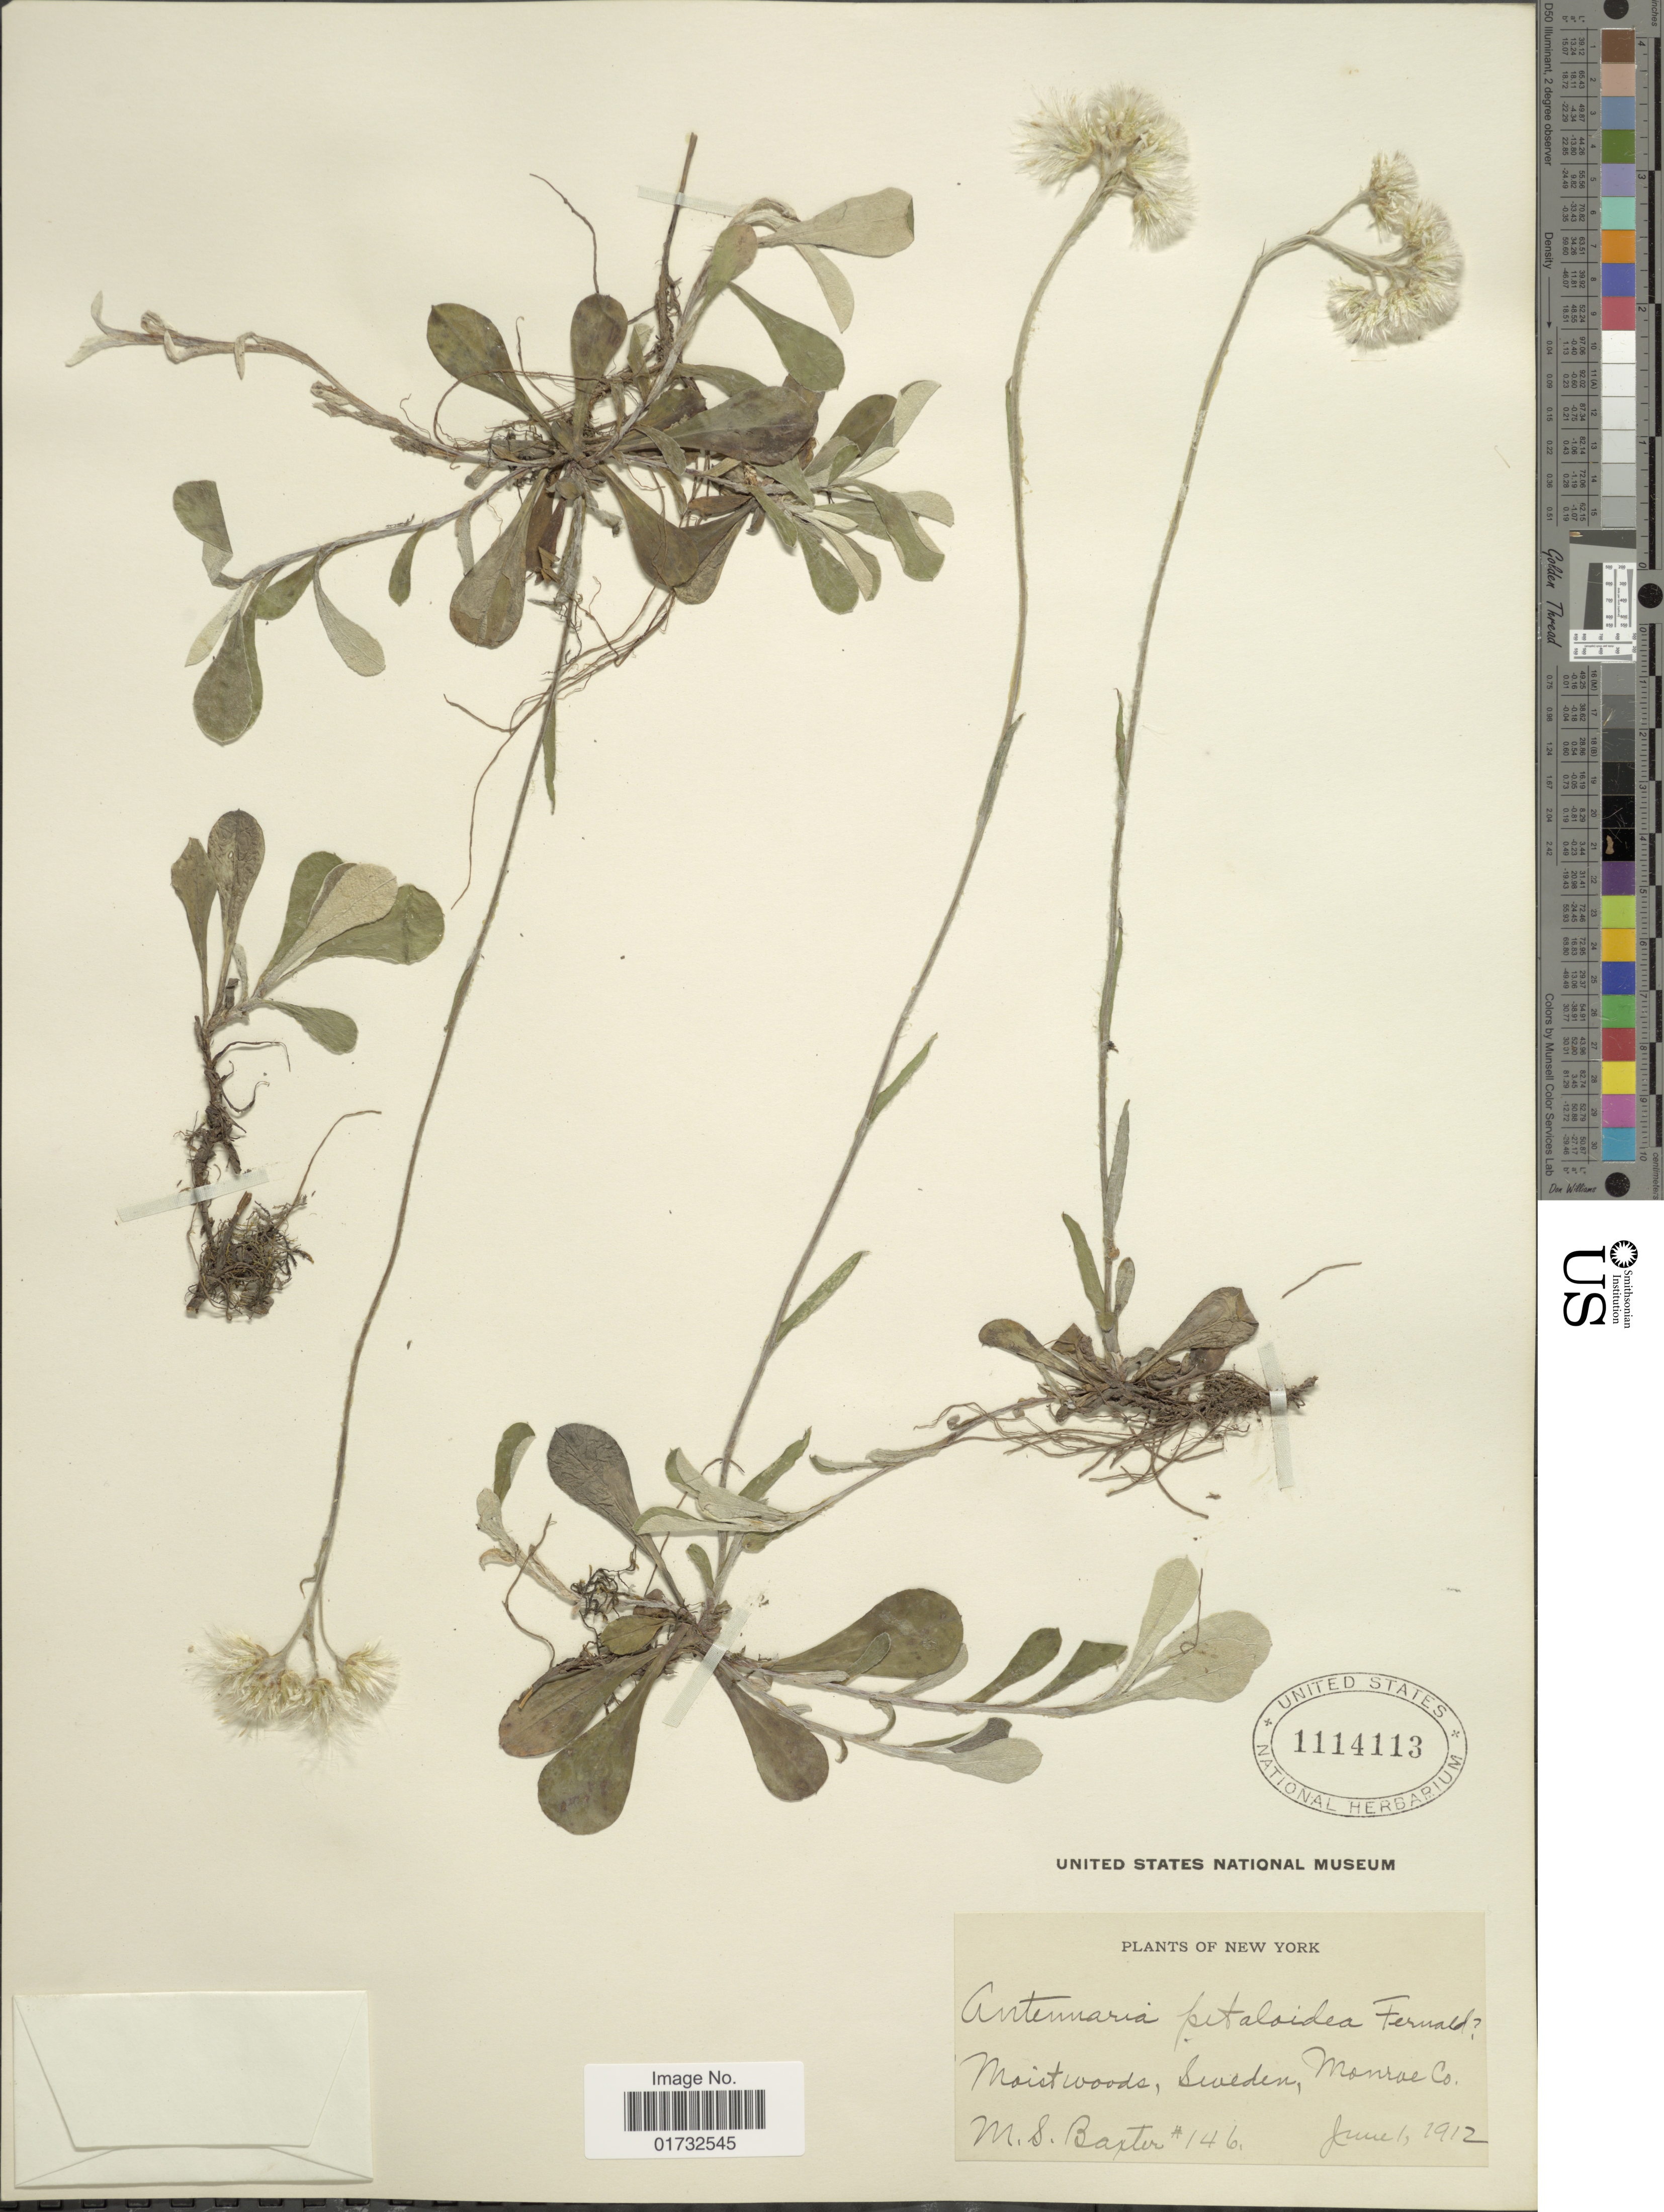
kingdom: Plantae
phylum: Tracheophyta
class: Magnoliopsida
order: Asterales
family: Asteraceae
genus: Antennaria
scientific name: Antennaria petaloidea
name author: (Fernald) Fernald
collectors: M. Baxter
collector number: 146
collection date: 1912-06-01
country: United States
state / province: New York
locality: Sweden, Monroe Co.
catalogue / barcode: US 1114113